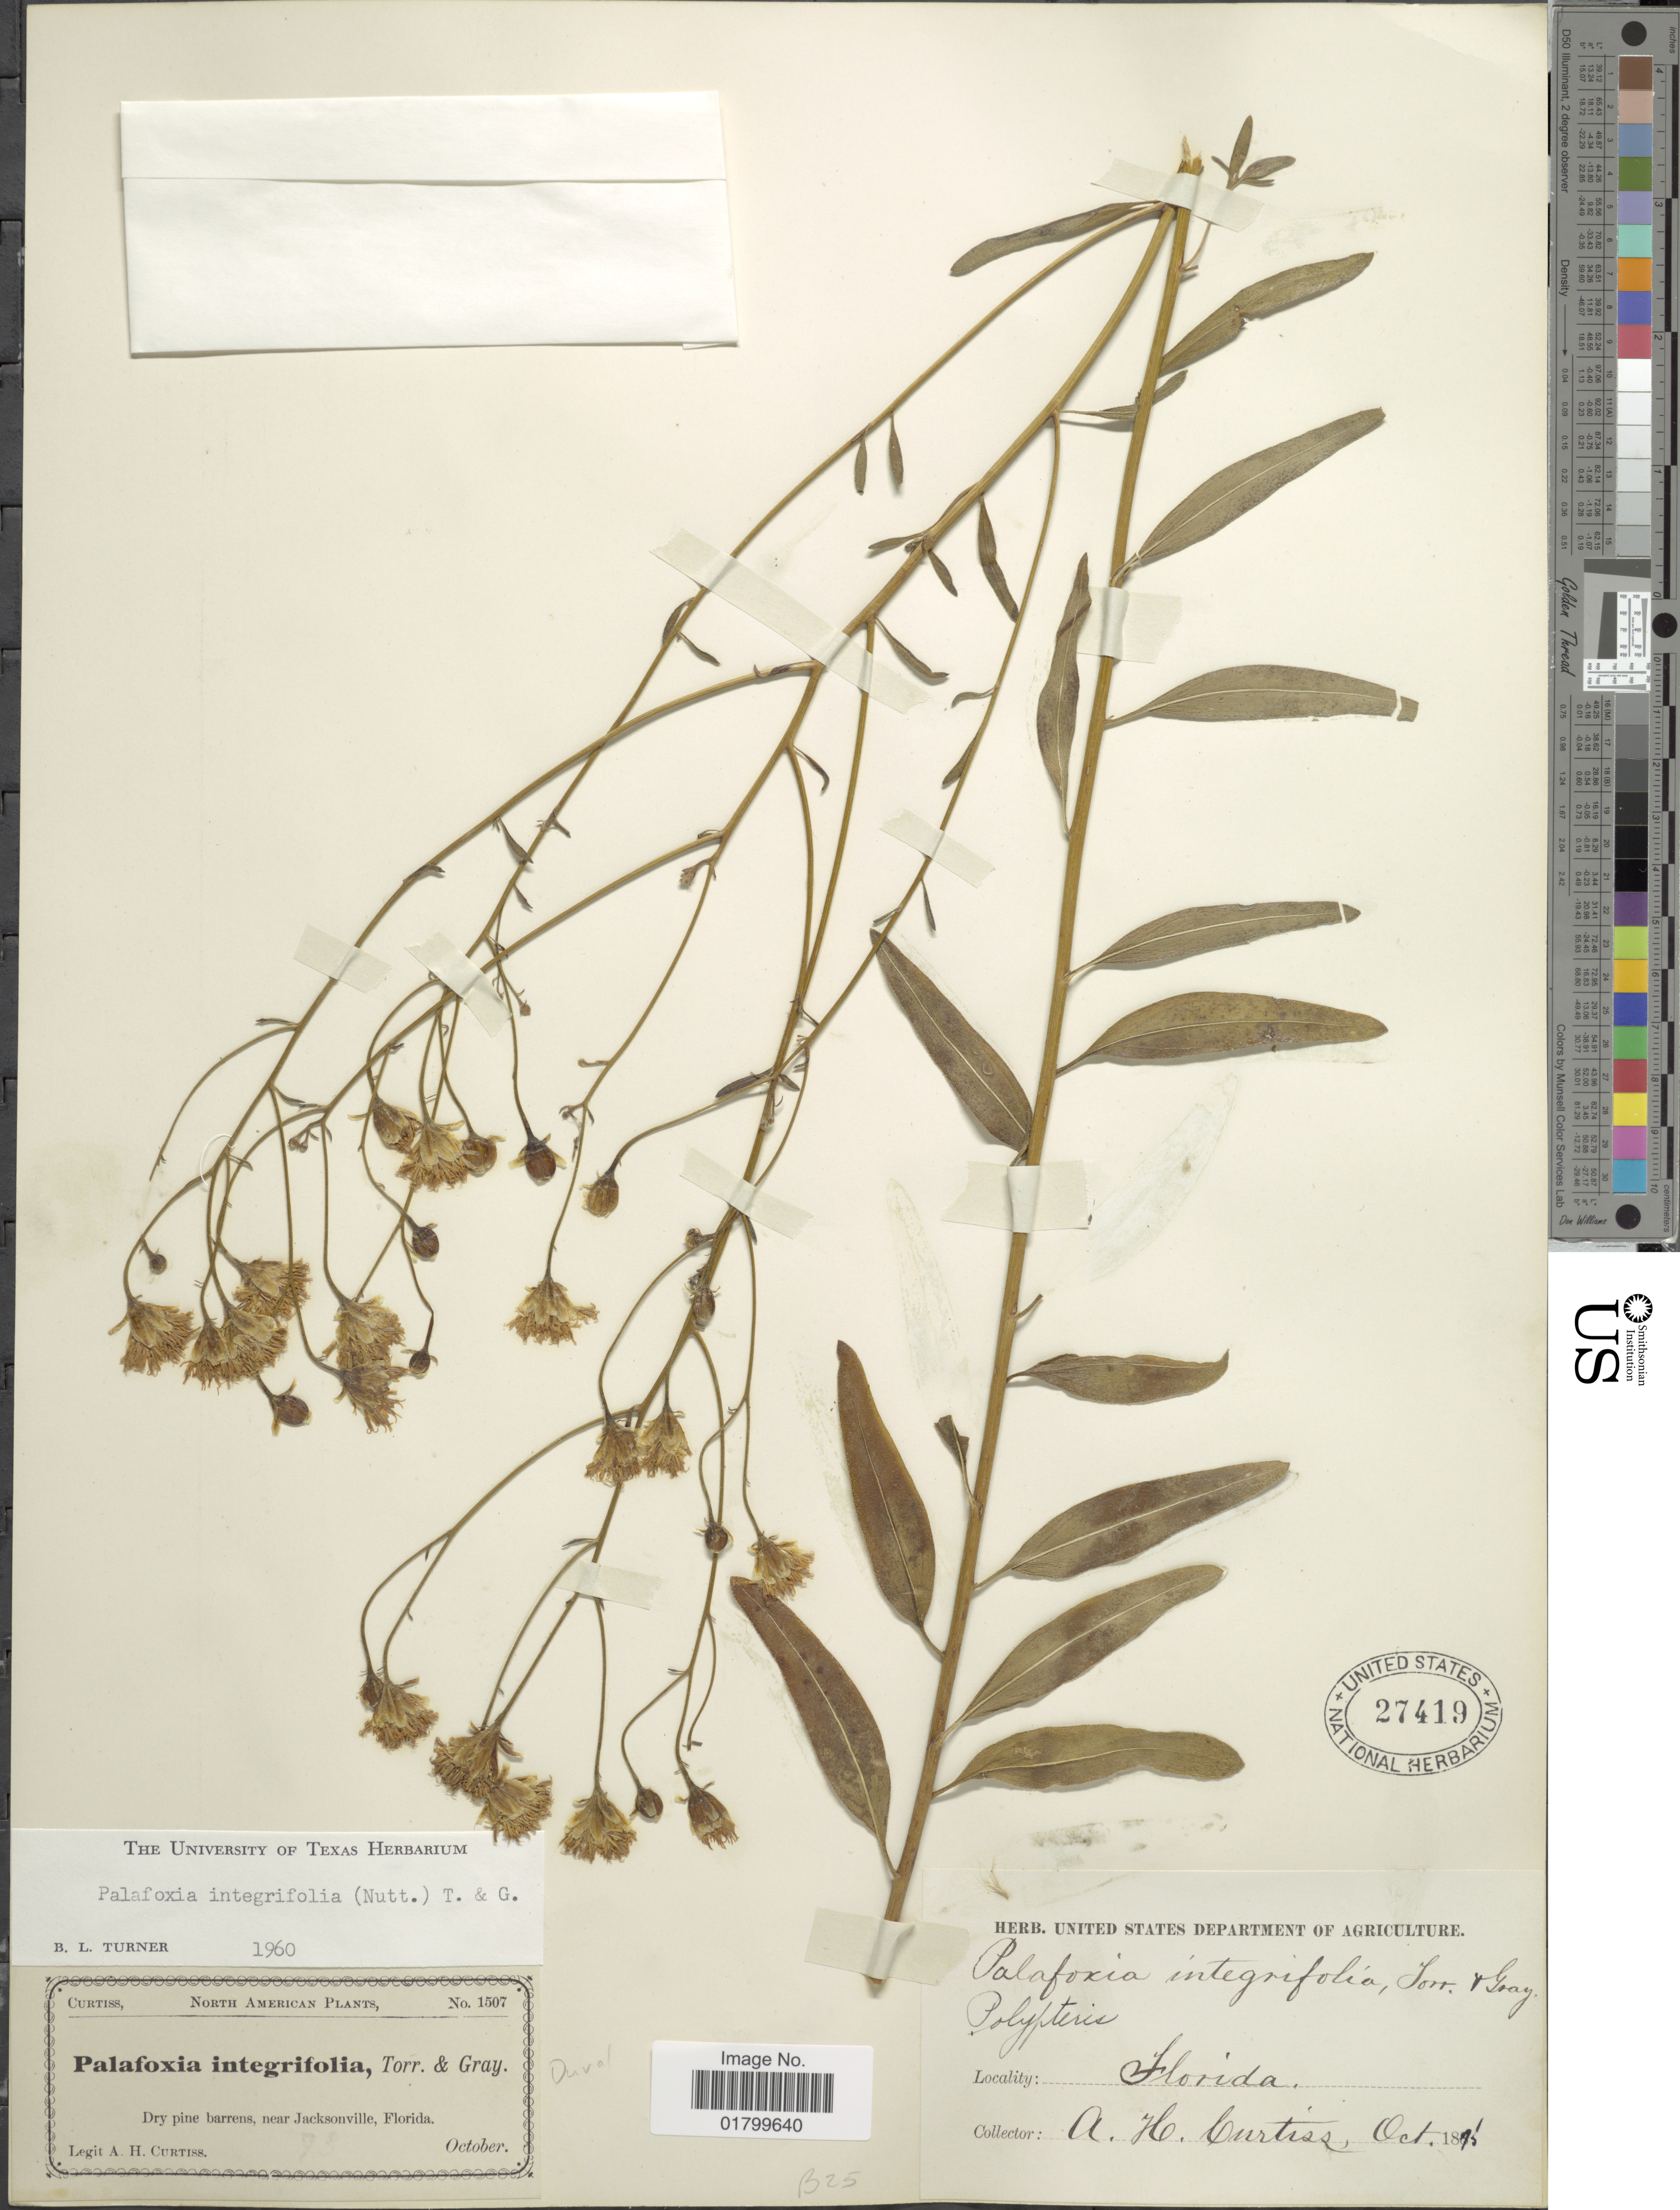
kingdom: Plantae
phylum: Tracheophyta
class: Magnoliopsida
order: Asterales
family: Asteraceae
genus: Palafoxia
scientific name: Palafoxia integrifolia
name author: (Nutt.) Torr. & A. Gray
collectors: A. H. Curtiss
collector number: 1507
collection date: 1895-10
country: United States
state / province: Florida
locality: Dry pine barrens, near Jacksonville, Florida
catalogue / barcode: US 27419